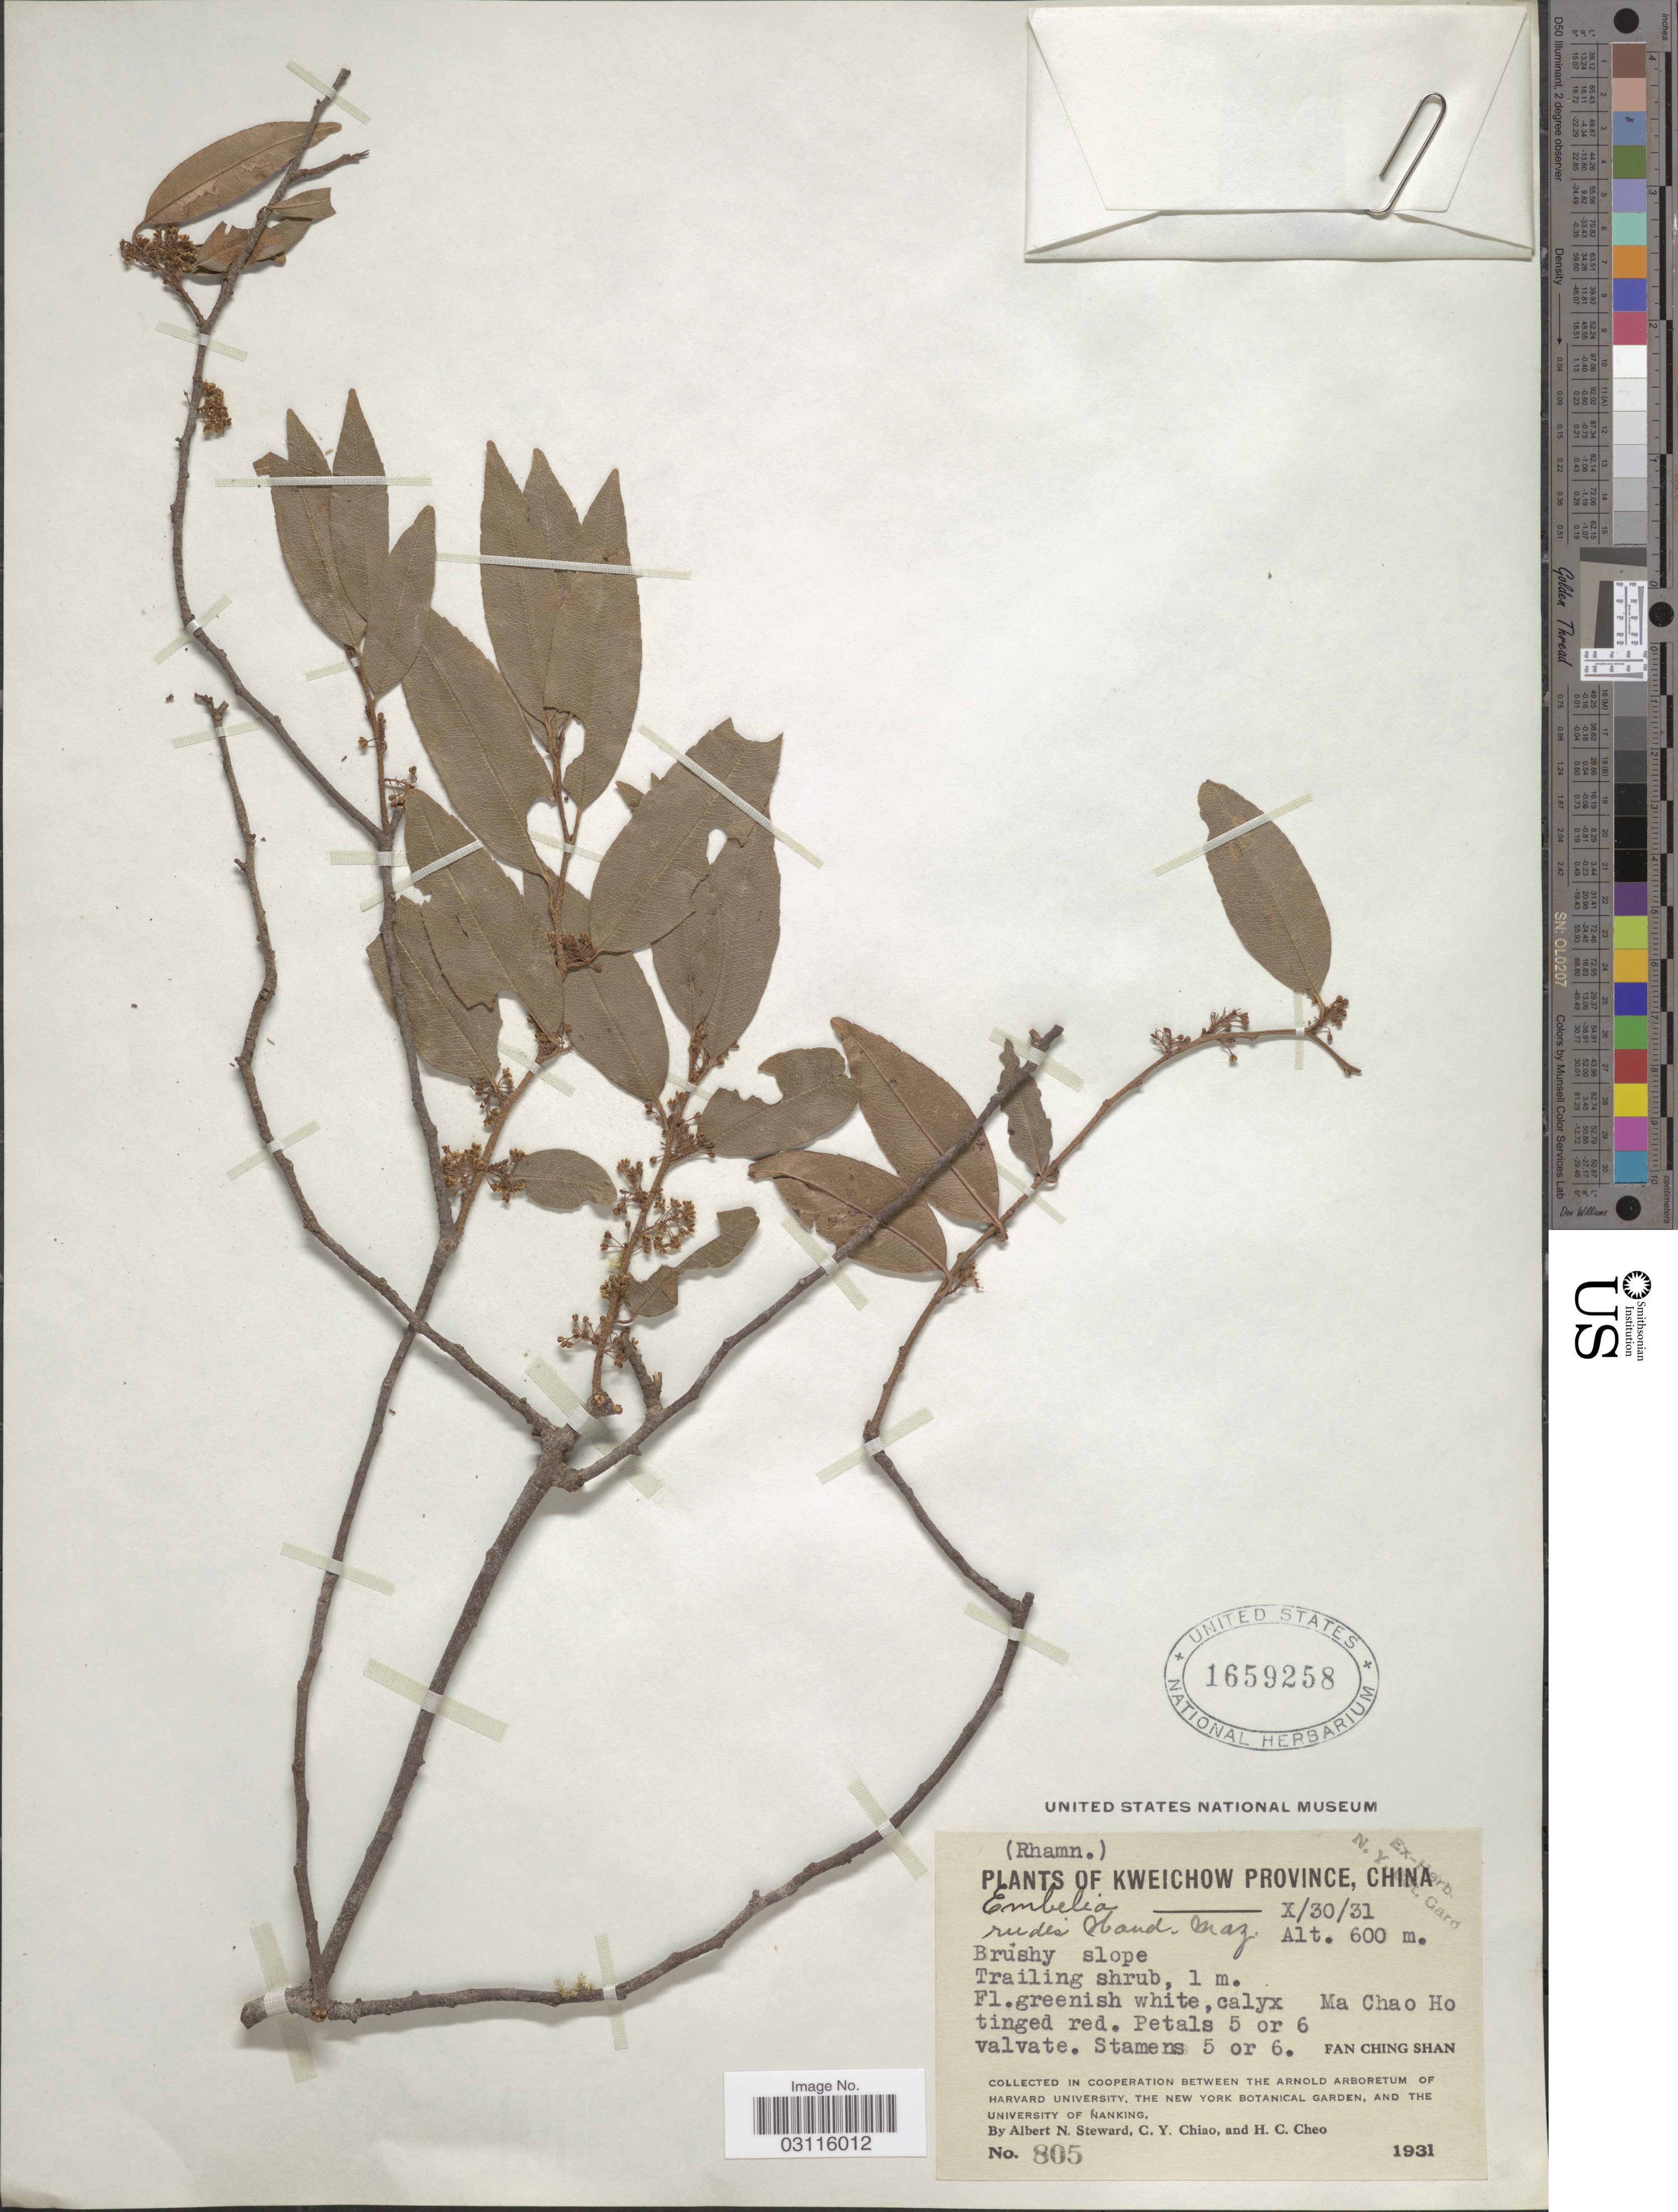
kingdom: Plantae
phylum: Tracheophyta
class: Magnoliopsida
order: Ericales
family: Primulaceae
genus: Embelia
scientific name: Embelia rudis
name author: Hand.-Mazz.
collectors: A. N. Steward, C. Y. Chiao & H. Cheo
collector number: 805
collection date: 1931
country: China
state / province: Guizhou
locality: Kweichow Province, Ma Chao Ho, Fan Ching Shan.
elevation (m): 600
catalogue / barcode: US 1659258